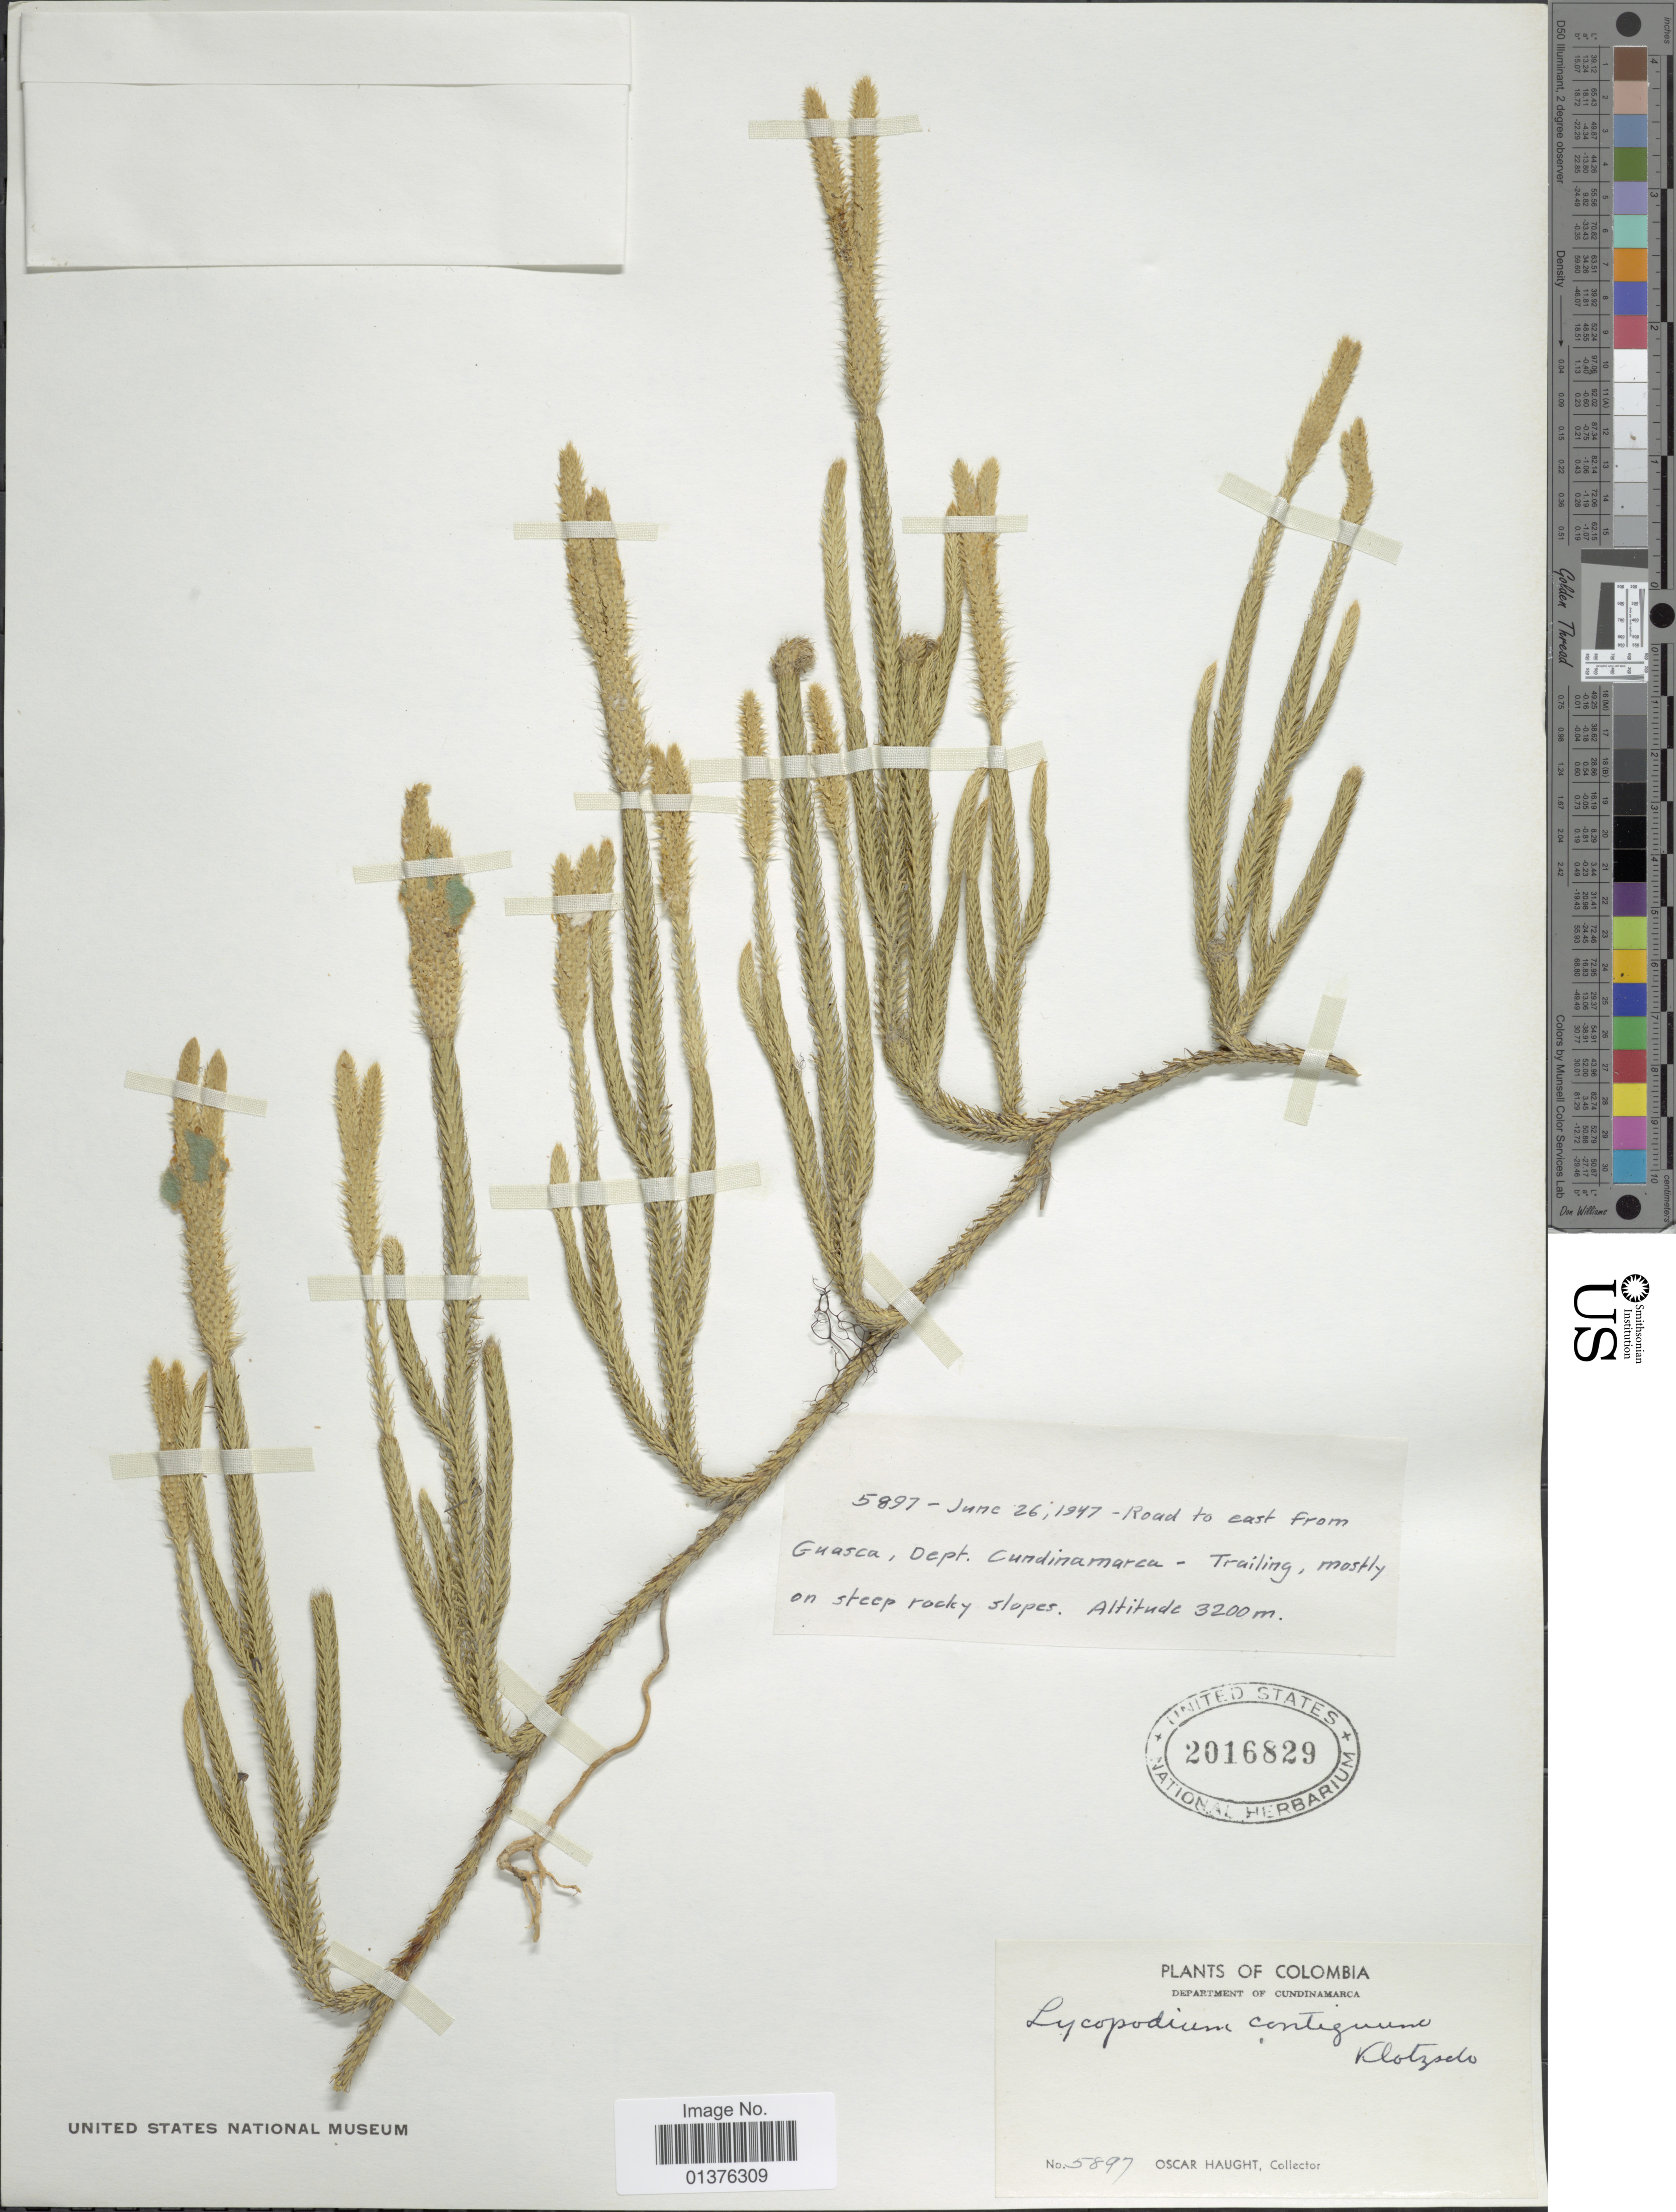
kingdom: Plantae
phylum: Tracheophyta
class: Lycopodiopsida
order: Lycopodiales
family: Lycopodiaceae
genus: Lycopodium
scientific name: Lycopodium clavatum subsp. contiguum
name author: (Klotzsch) B. Øllg.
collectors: O. L. Haught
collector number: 5897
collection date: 1947-06-26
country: Colombia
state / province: Cundinamarca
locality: Guasca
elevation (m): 3200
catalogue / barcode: US 2016829